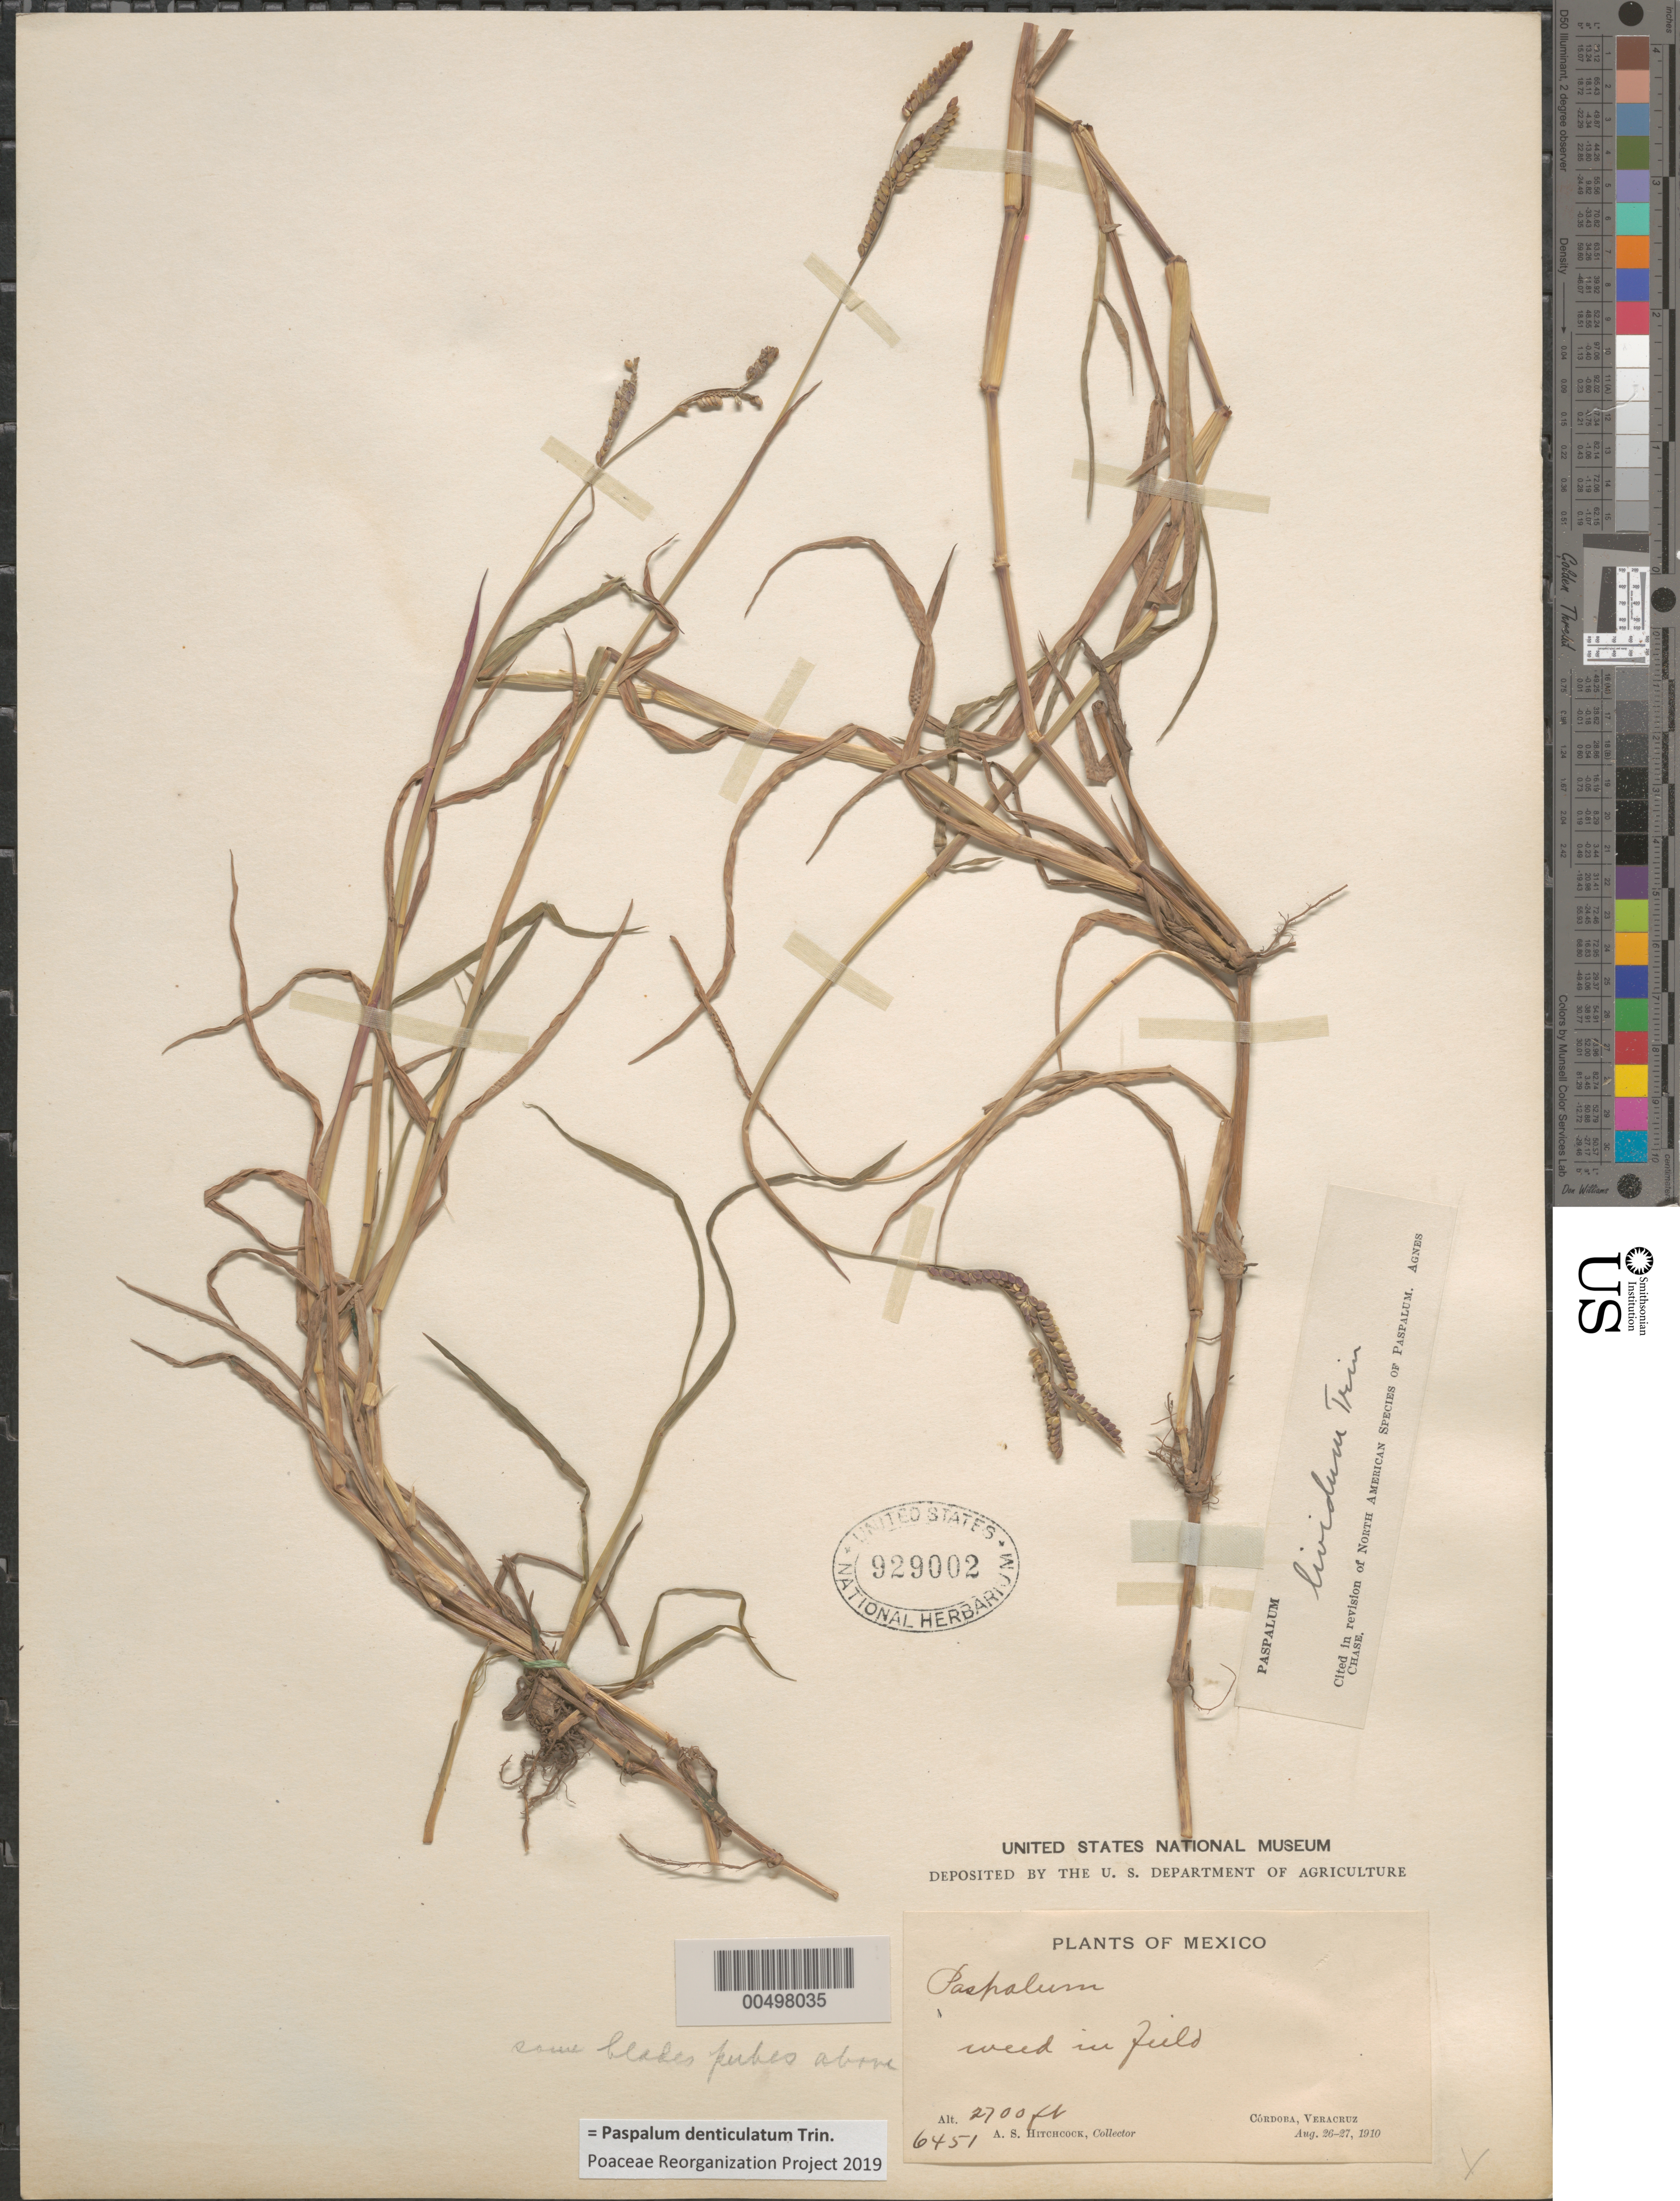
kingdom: Plantae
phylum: Tracheophyta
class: Liliopsida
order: Poales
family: Poaceae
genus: Paspalum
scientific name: Paspalum lividum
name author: Trin. in Schltdl.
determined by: Chase, [M.] Agnes, (US)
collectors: A. S. Hitchcock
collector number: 6451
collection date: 1910-08-26/1910-08-27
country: Mexico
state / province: Veracruz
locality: Cordoba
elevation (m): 823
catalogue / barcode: US 929002